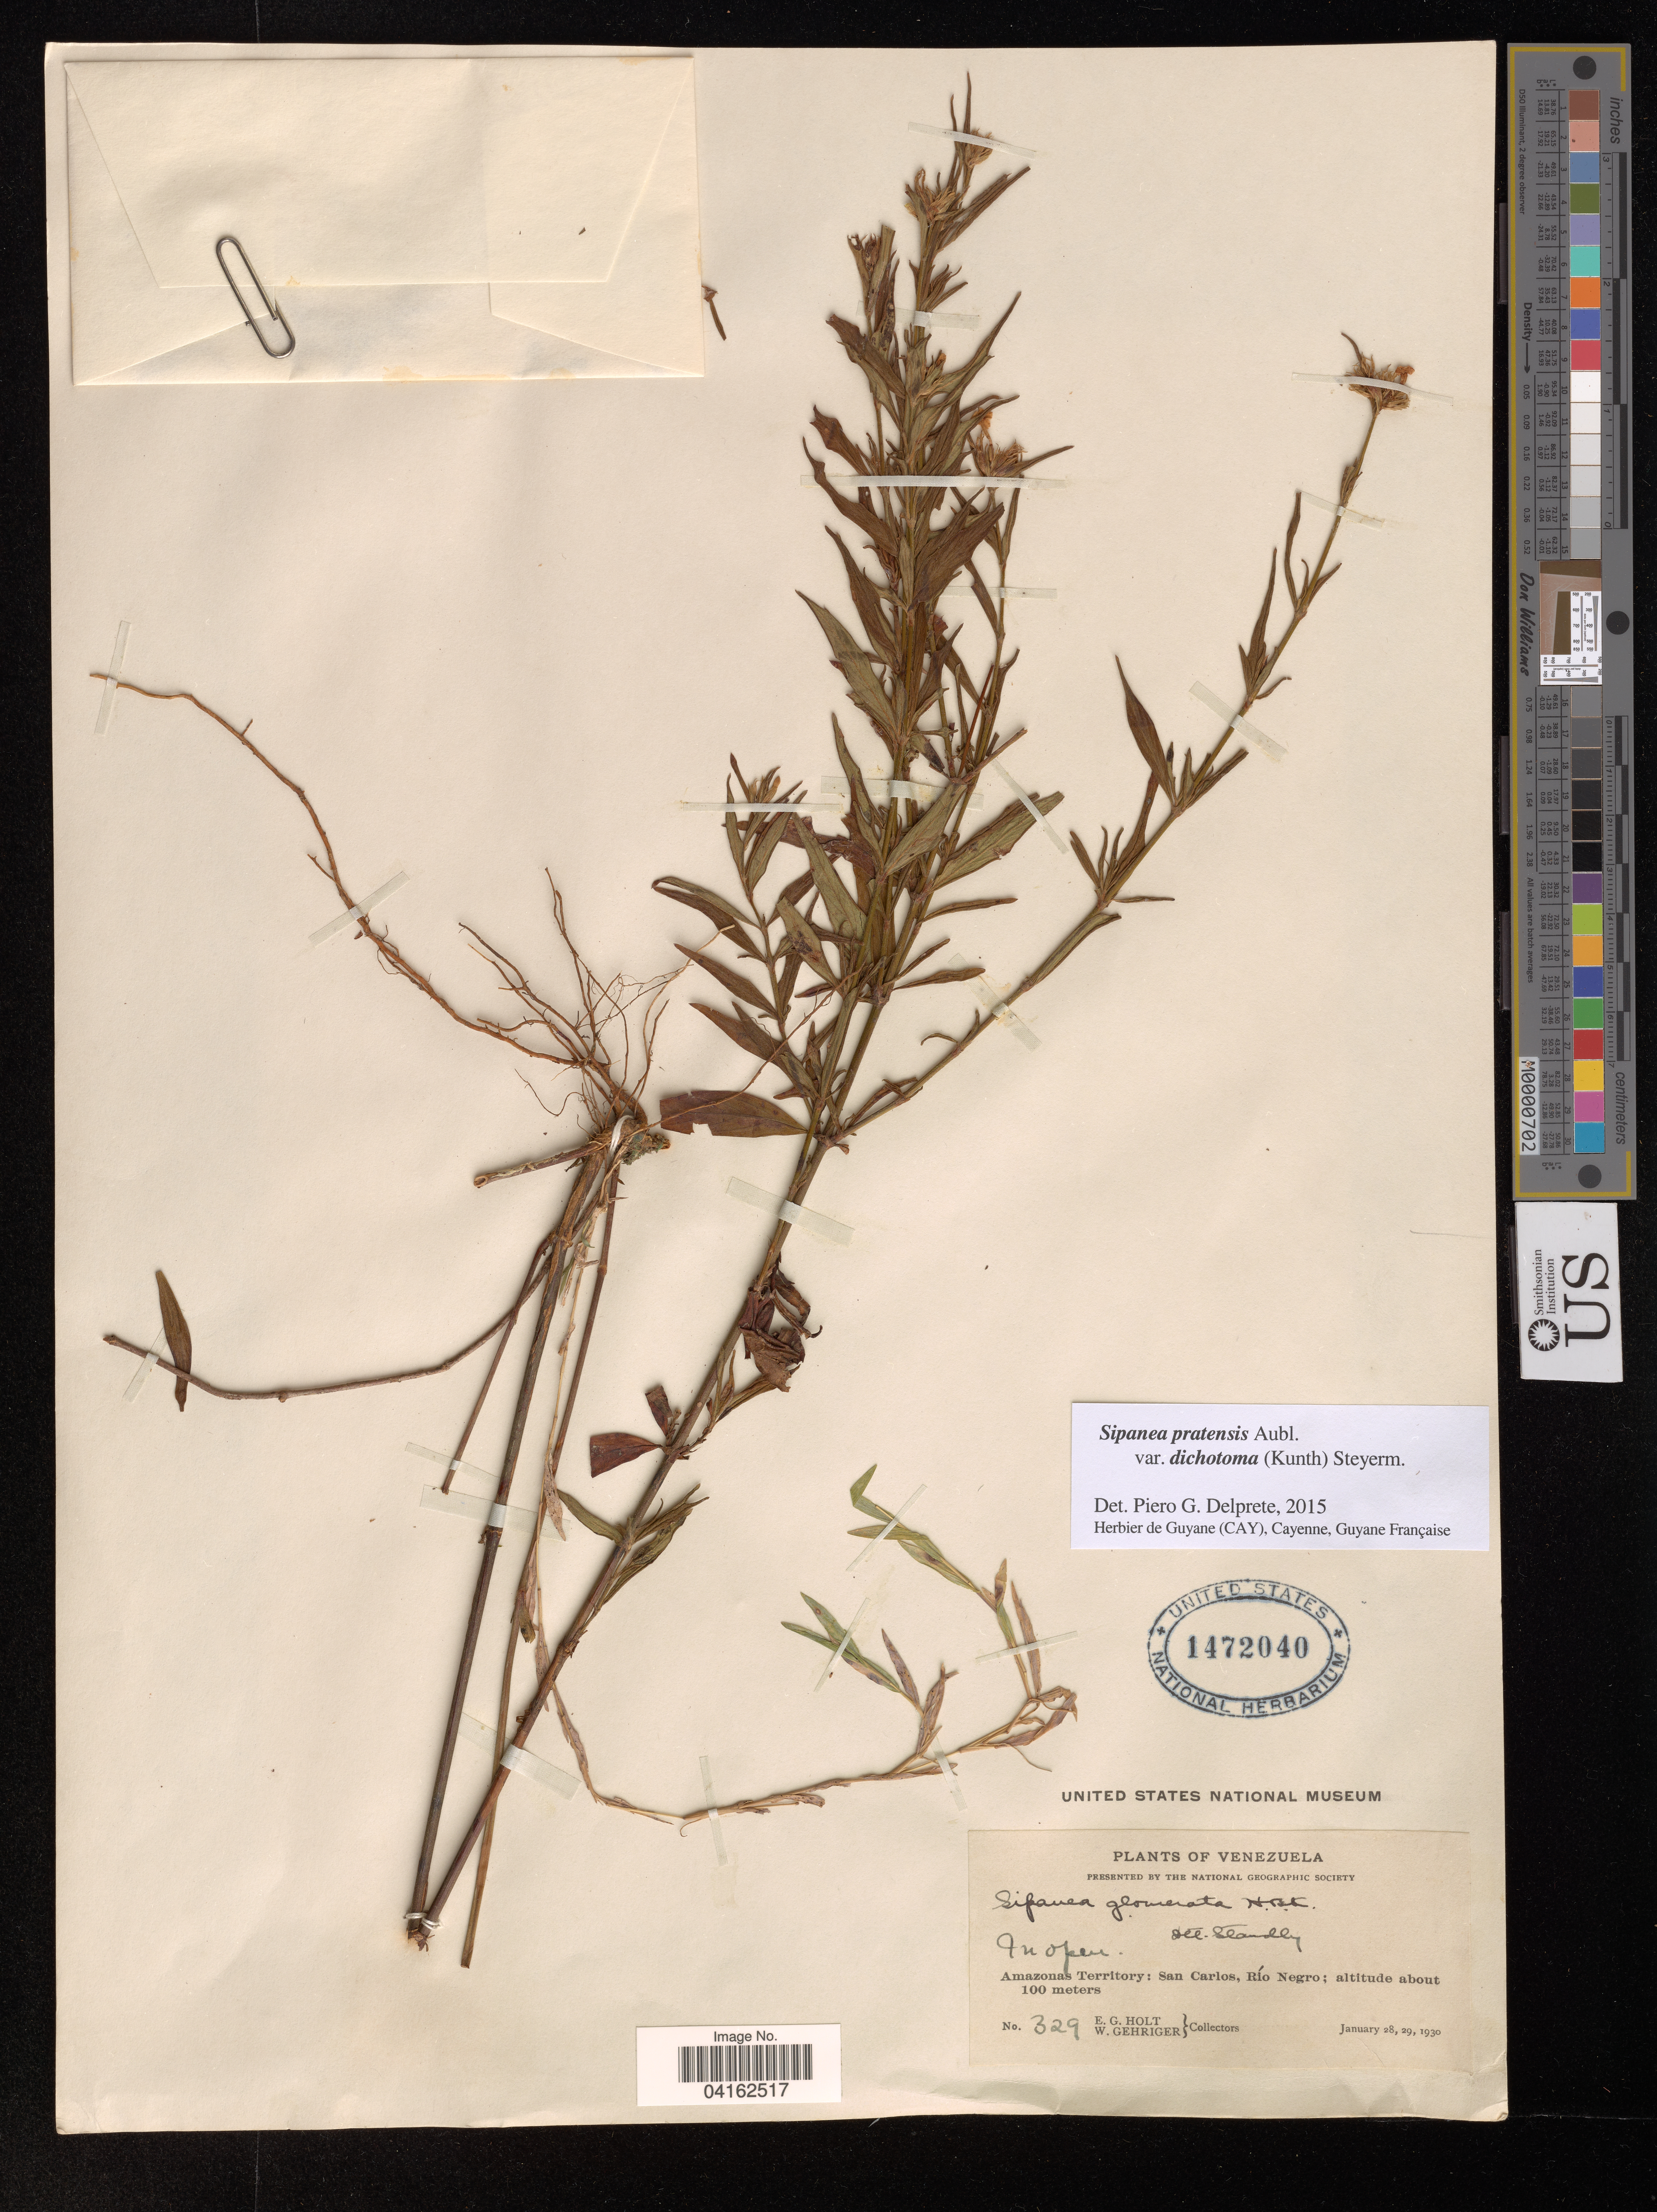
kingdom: Plantae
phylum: Tracheophyta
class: Magnoliopsida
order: Gentianales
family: Rubiaceae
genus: Sipanea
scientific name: Sipanea pratensis var. dichotoma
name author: (Kunth) Steyerm.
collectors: E. G. Holt & W. Gehriger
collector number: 329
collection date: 1930-01-28/1930-01-29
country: Venezuela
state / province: Amazonas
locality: San Carlos, Río Negro.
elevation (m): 100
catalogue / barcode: US 1472040